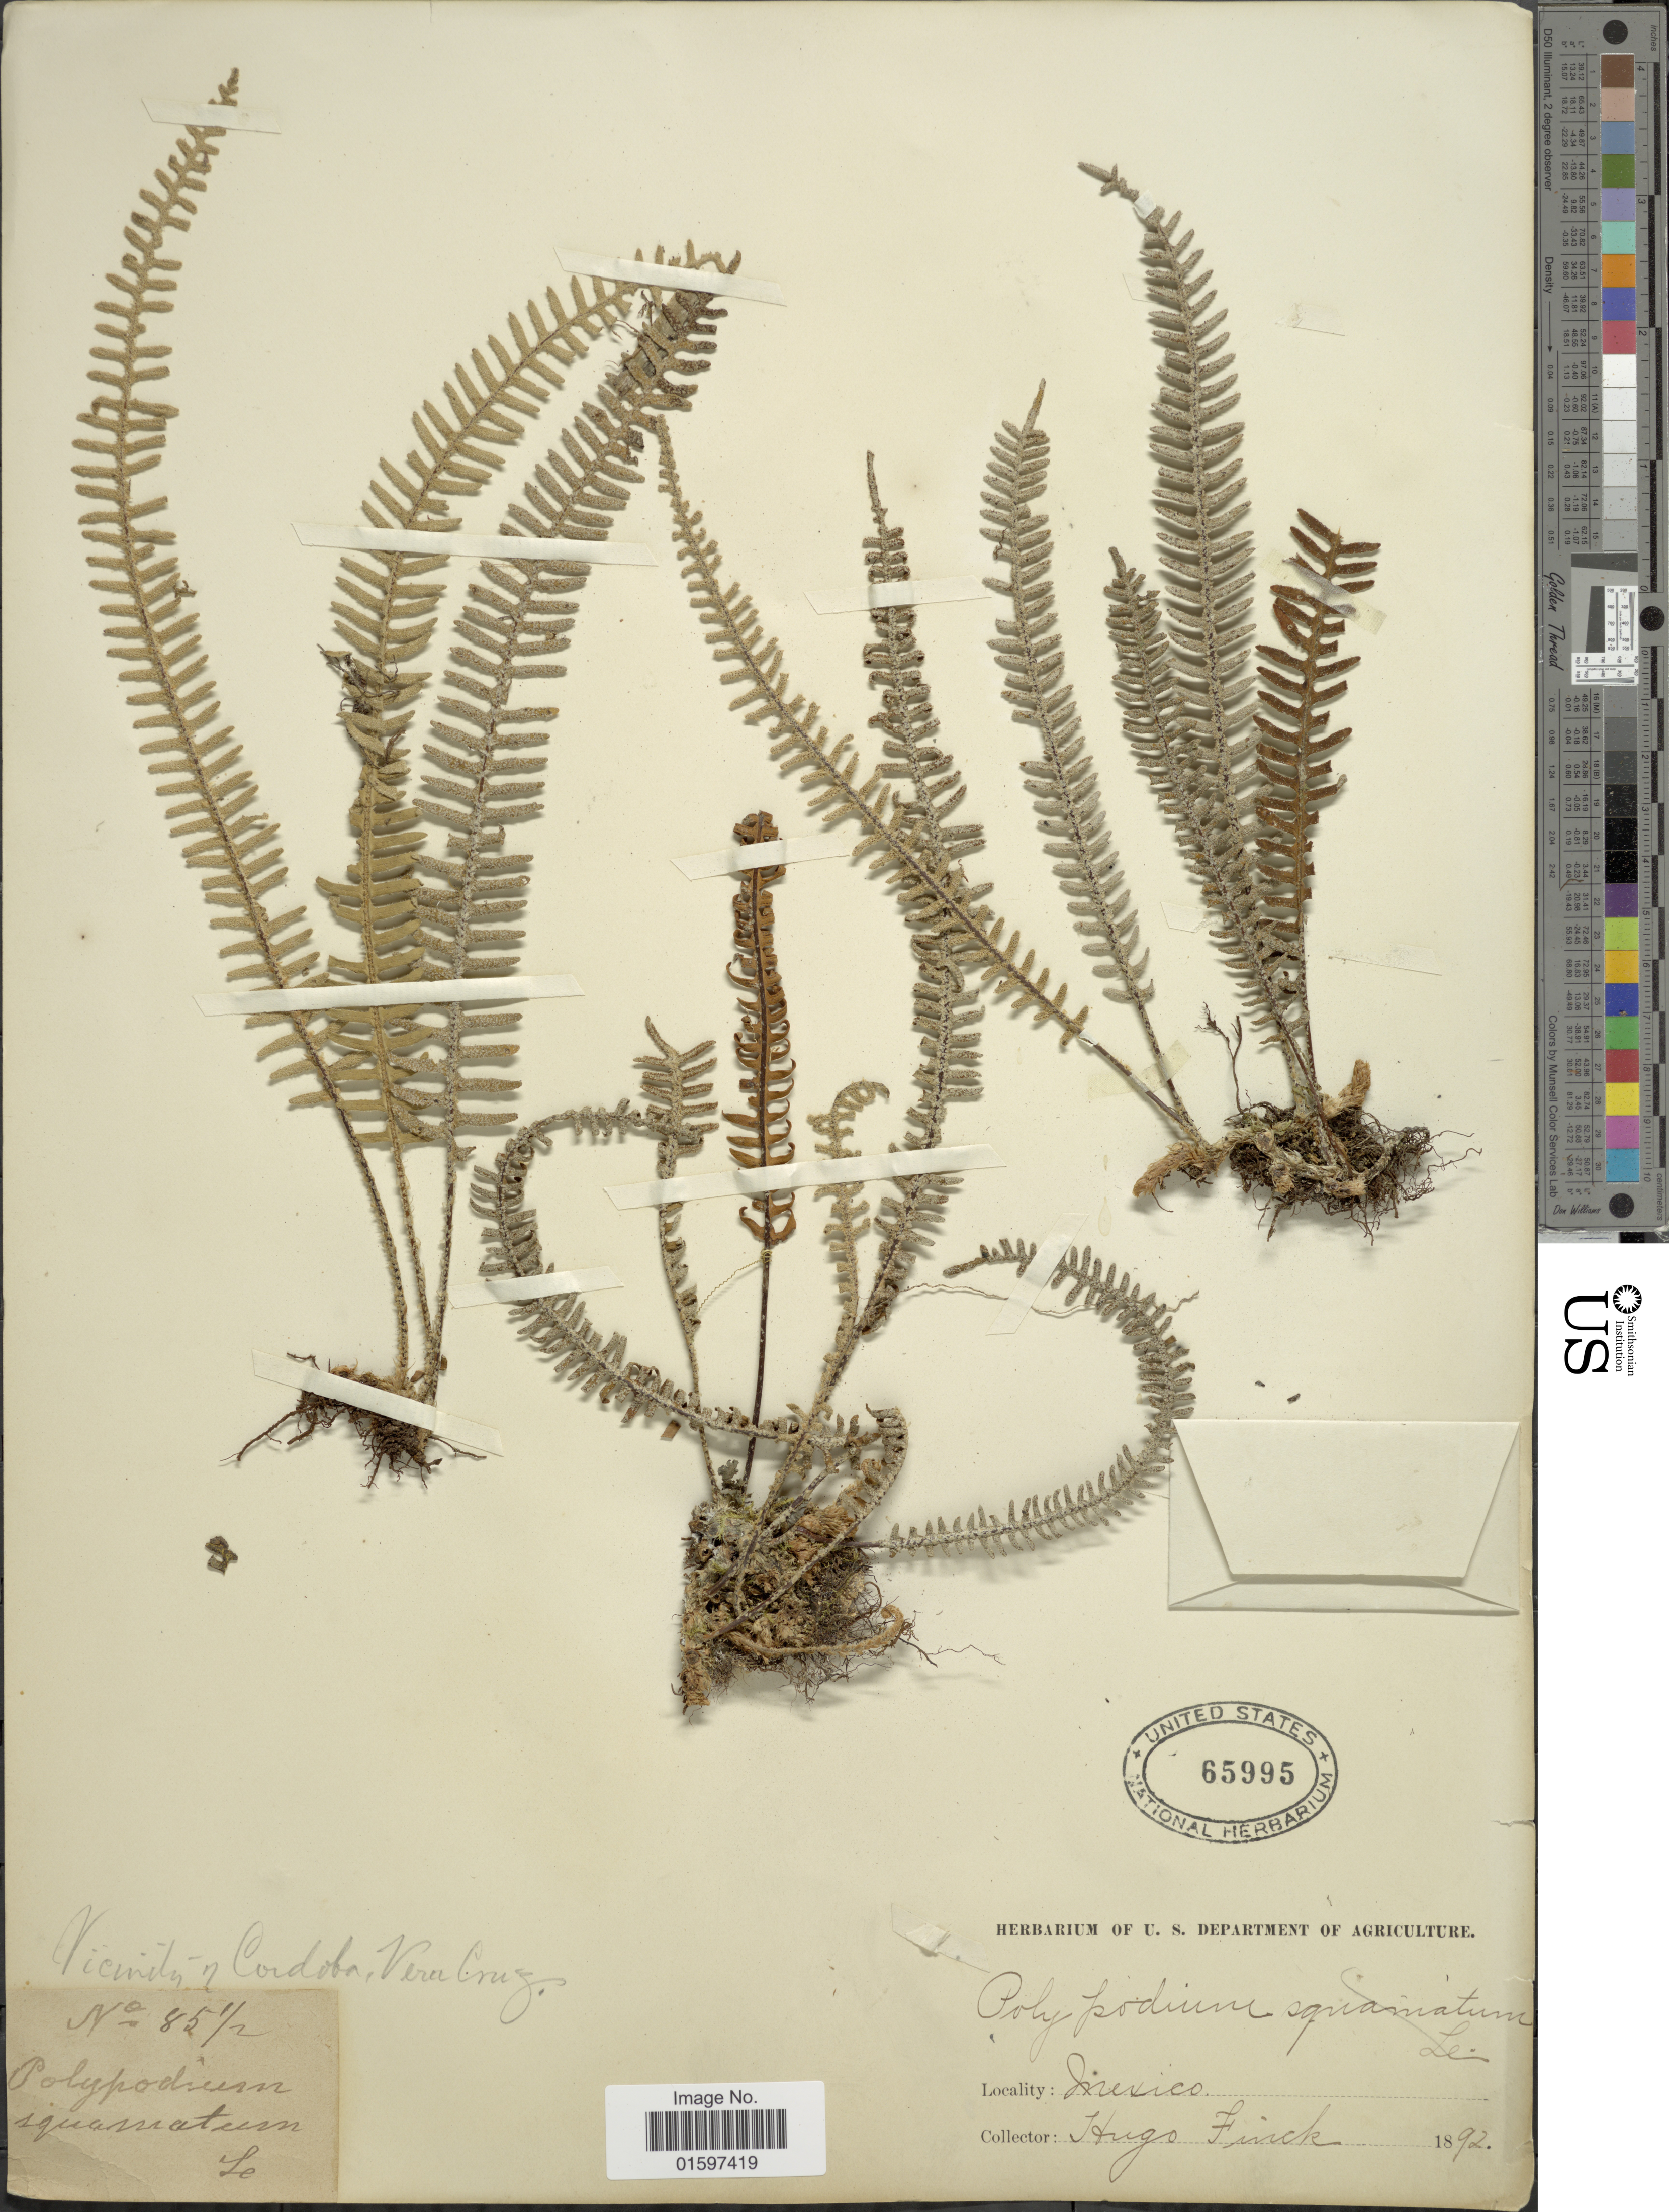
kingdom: Plantae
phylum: Tracheophyta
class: Polypodiopsida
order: Polypodiales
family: Polypodiaceae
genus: Pleopeltis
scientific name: Pleopeltis furfuracea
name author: (Schltdl. & Cham.) A.R. Sm. & Tejero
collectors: H. Finck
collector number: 85 1/2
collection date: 1892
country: Mexico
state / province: Veracruz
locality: Vicinity of Cordoba, Vera Cruz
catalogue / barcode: US 65995